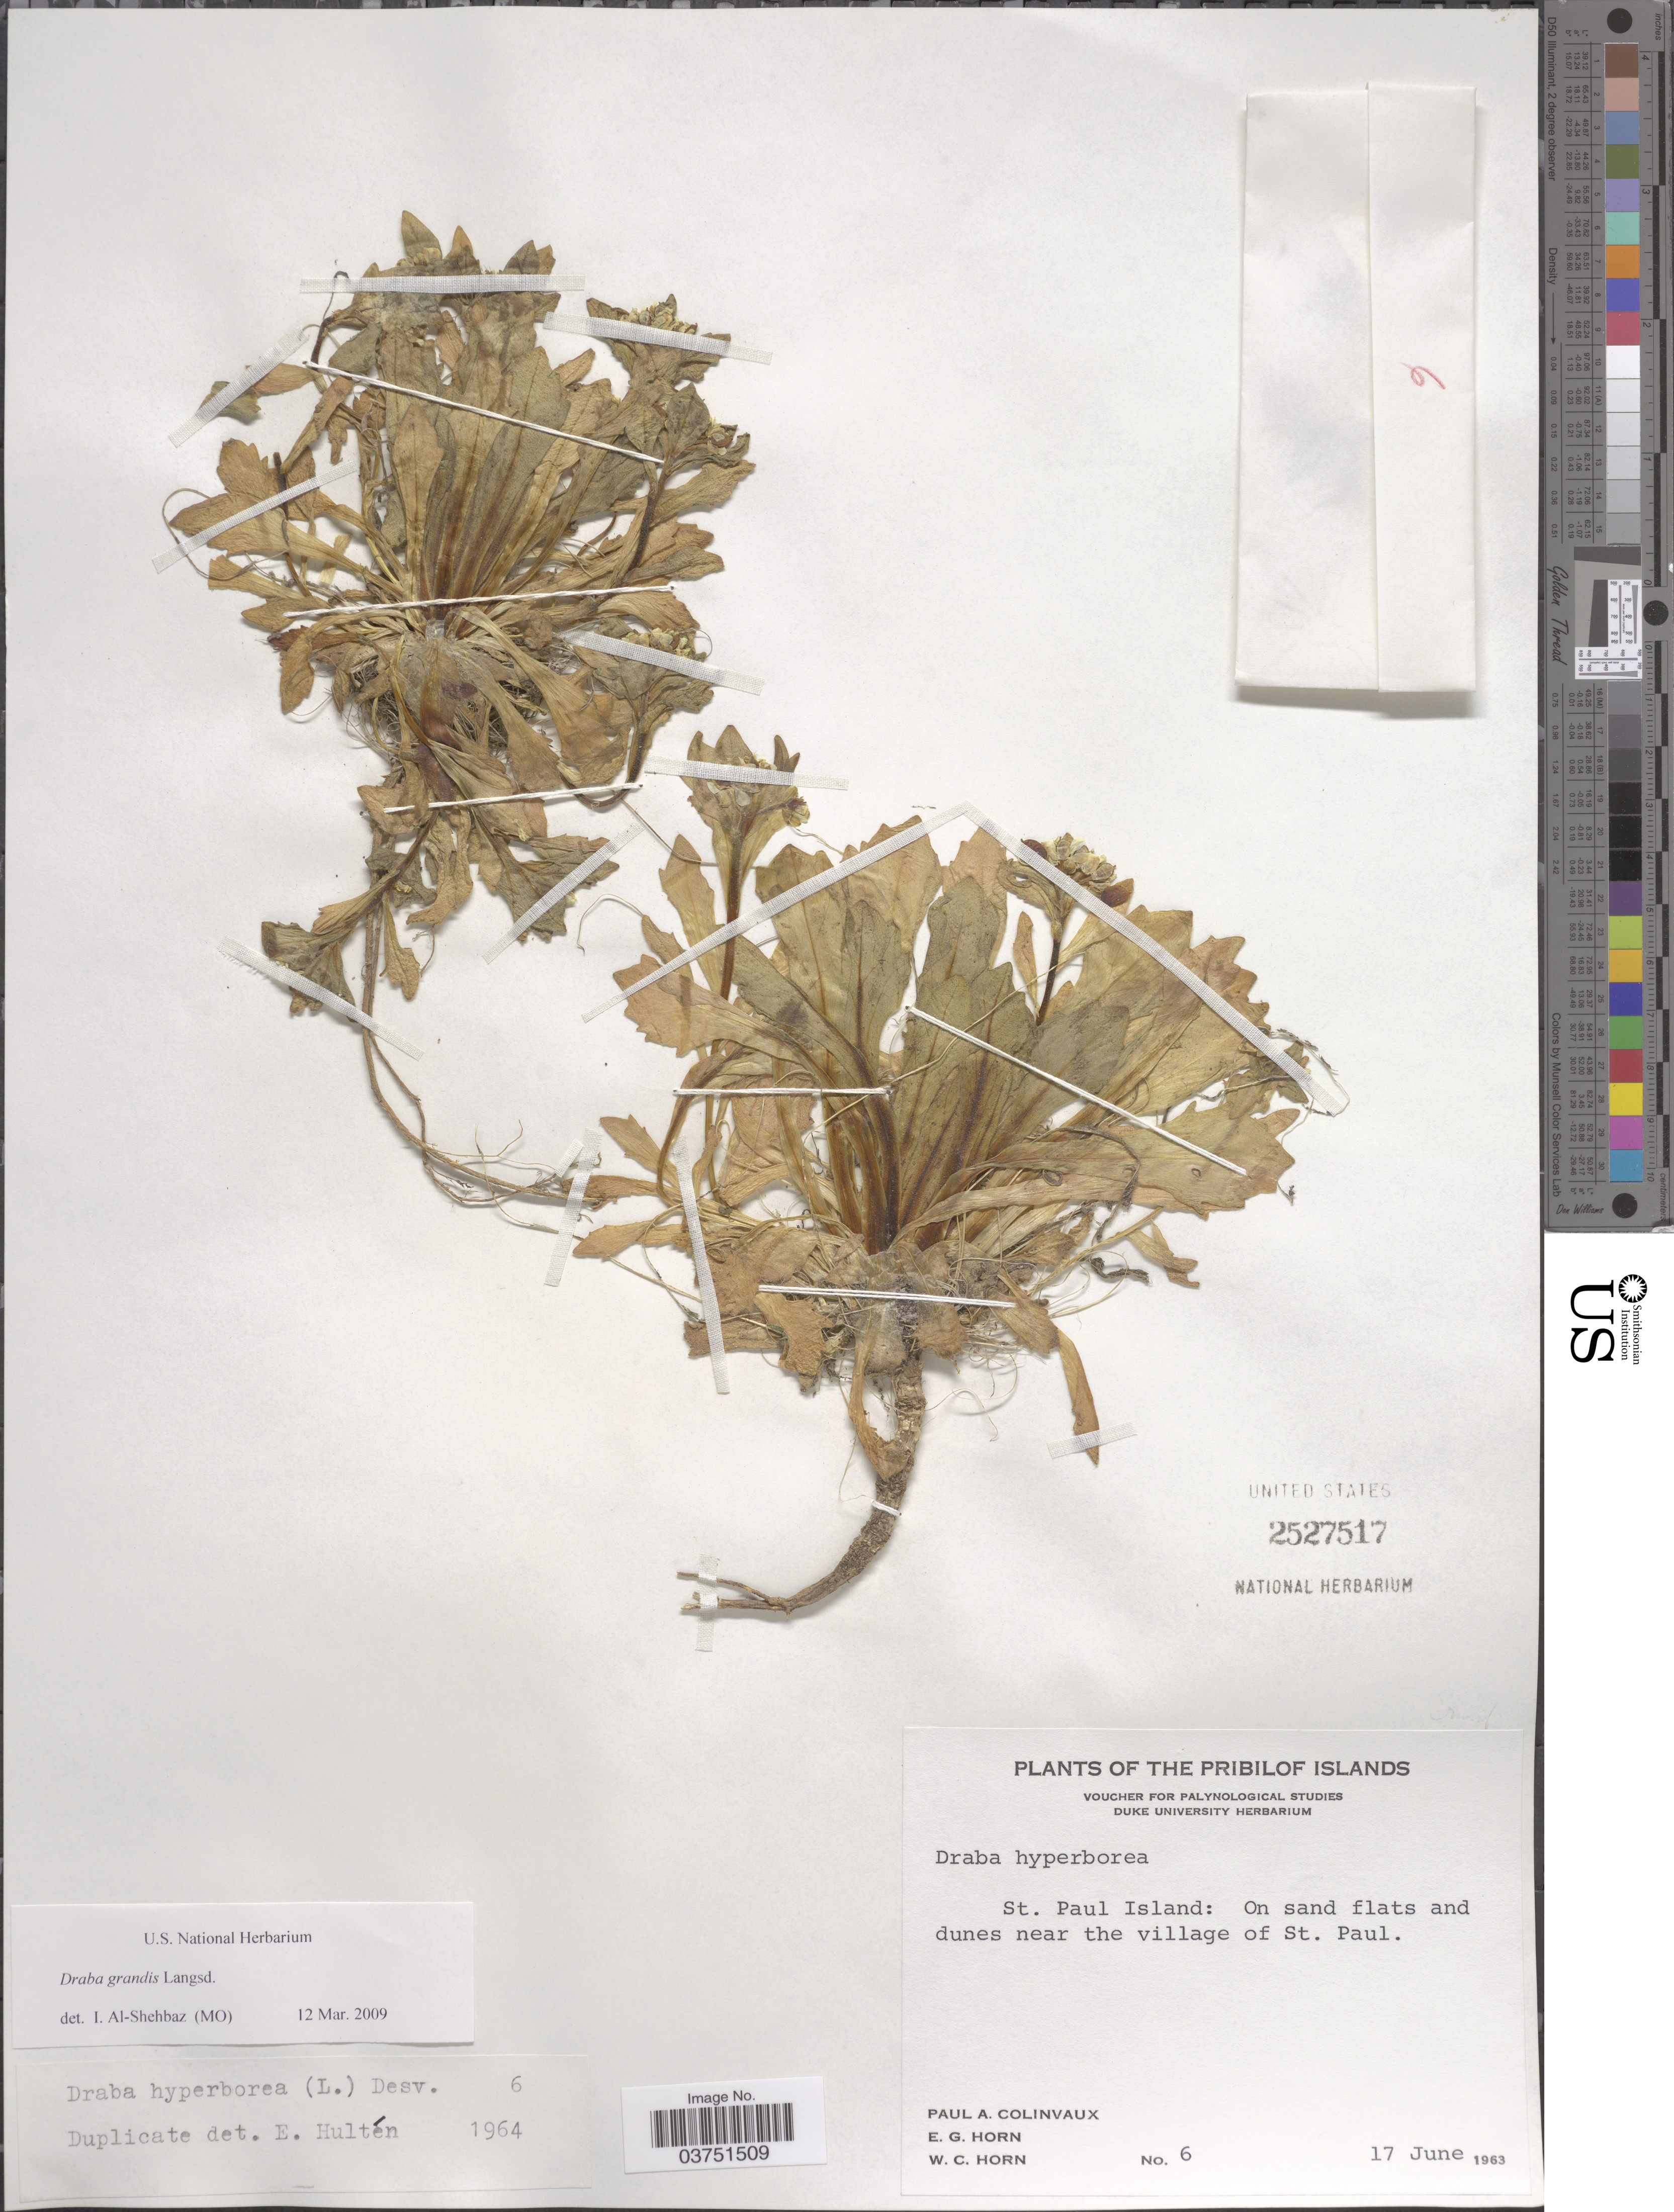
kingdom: Plantae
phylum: Tracheophyta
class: Magnoliopsida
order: Brassicales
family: Brassicaceae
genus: Draba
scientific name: Draba grandis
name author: Langsd. ex DC.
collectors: P. Colinvaux, E. Horn & W. Horn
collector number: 6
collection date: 1963-06-17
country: United States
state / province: Alaska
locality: The Pribilof Islands; St. Paul Island: On sand flats and dunes near the village of St. Paul.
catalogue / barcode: US 2527517